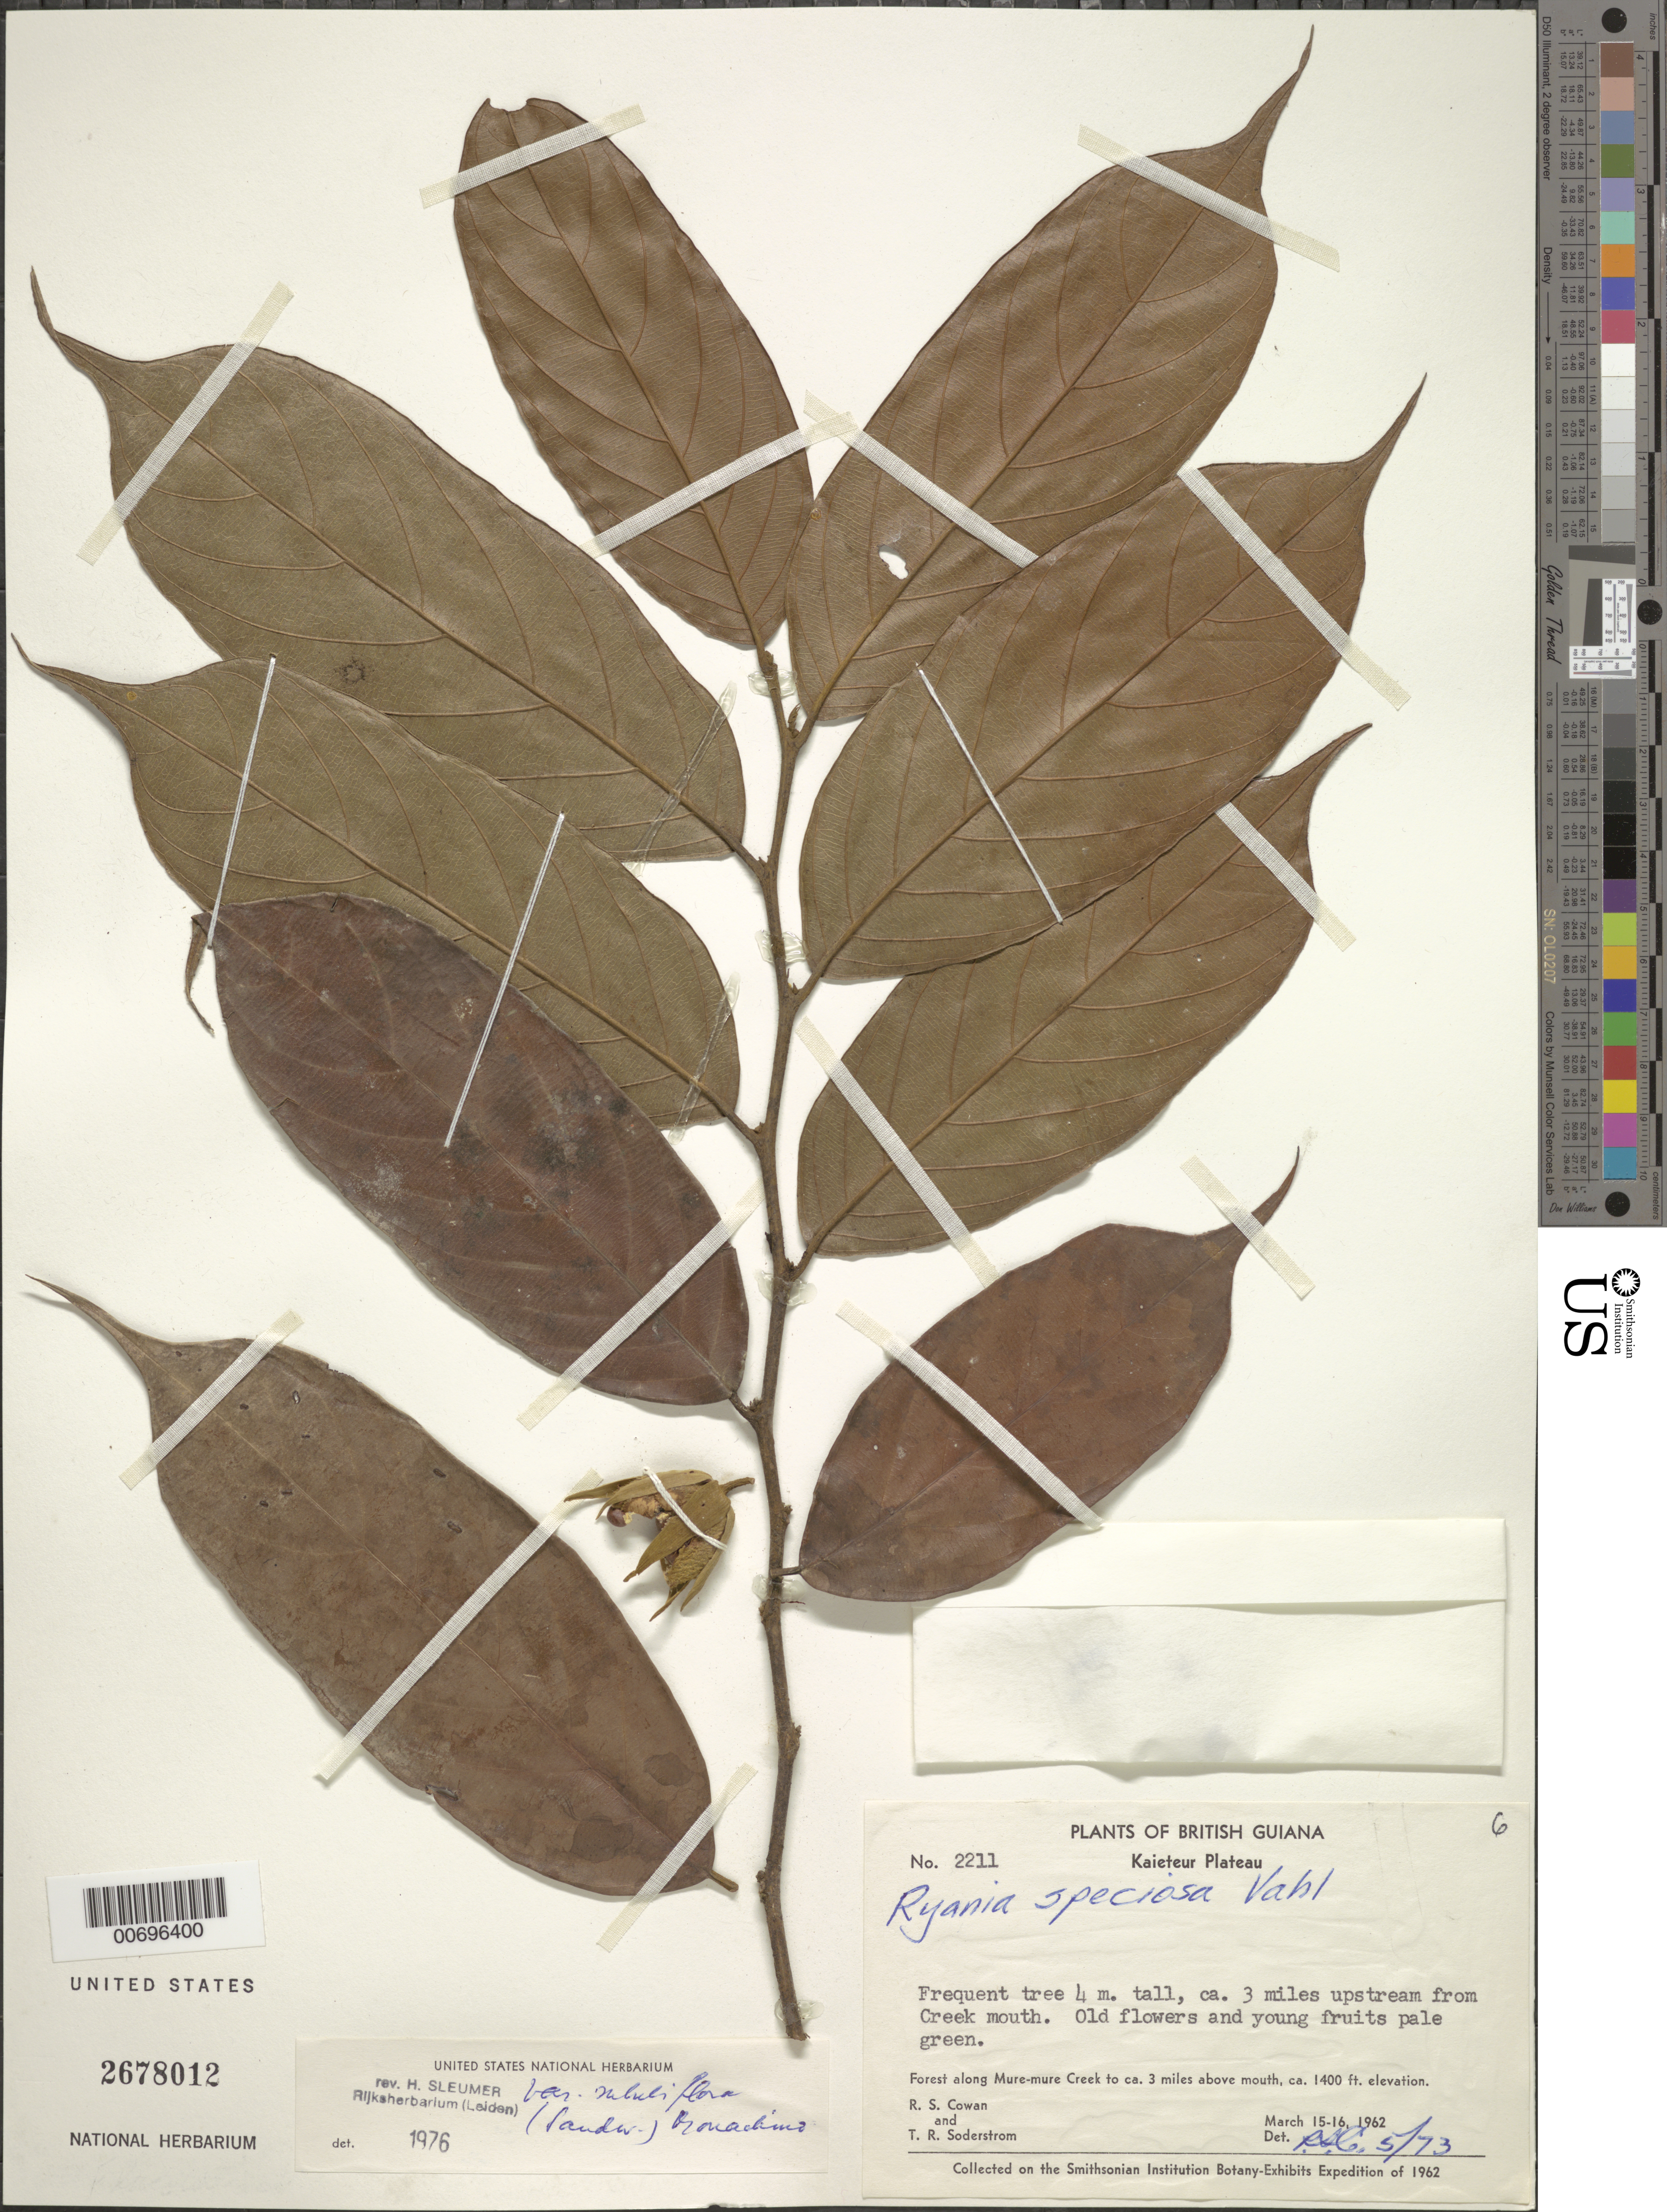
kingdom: Plantae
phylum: Tracheophyta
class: Magnoliopsida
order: Malpighiales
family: Salicaceae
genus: Ryania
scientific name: Ryania speciosa var. subuliflora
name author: (Sandwith) Monach.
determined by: Sleumer, H. O.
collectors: R. S. Cowan & T. R. Soderstrom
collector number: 2211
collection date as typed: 15-Mar-62 to 16-Mar-62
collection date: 1962-03-15/1962-03-16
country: Guyana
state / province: Potaro-Siparuni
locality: Kaieteur Plateau, Mure-mure Creek to ca. 3 mi. above mouth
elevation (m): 427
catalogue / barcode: US 2678012